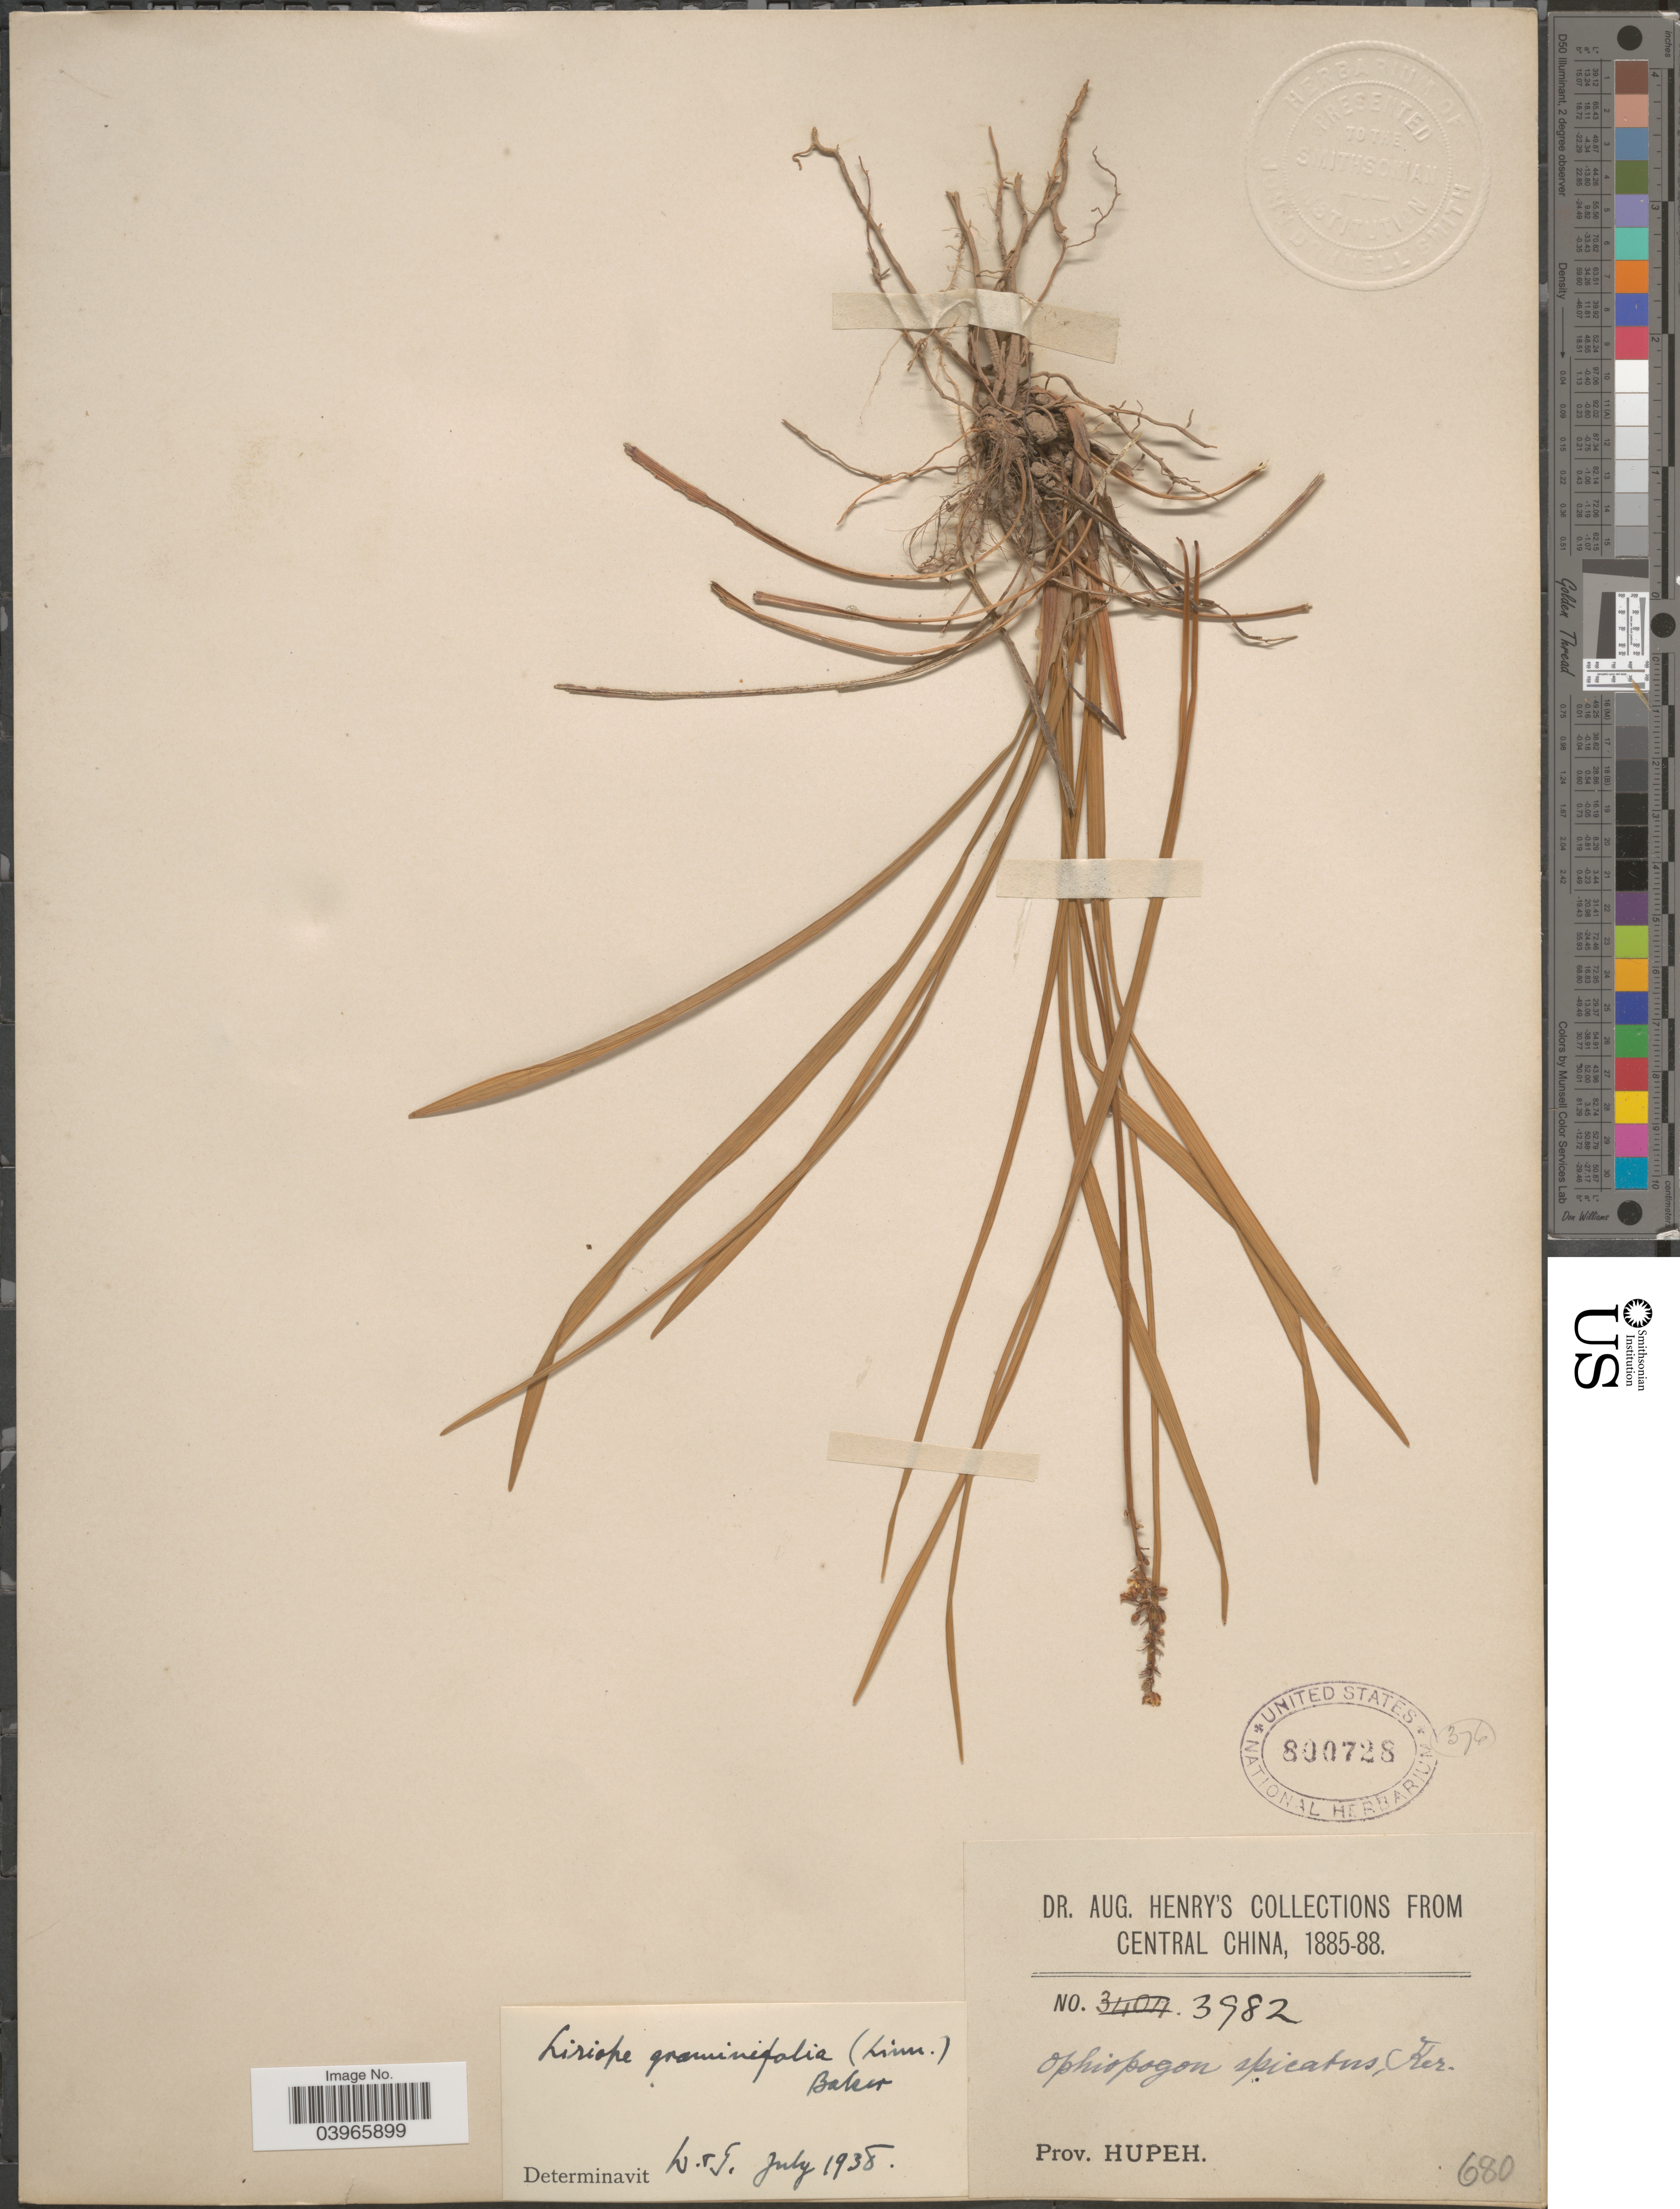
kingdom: Plantae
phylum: Tracheophyta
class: Liliopsida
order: Asparagales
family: Asparagaceae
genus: Liriope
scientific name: Liriope graminifolia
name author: (L.) Baker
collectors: A. Henry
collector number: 3982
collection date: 1885/1888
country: China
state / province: Hubei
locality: Central China. Prov. Hupeh.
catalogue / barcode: US 800728